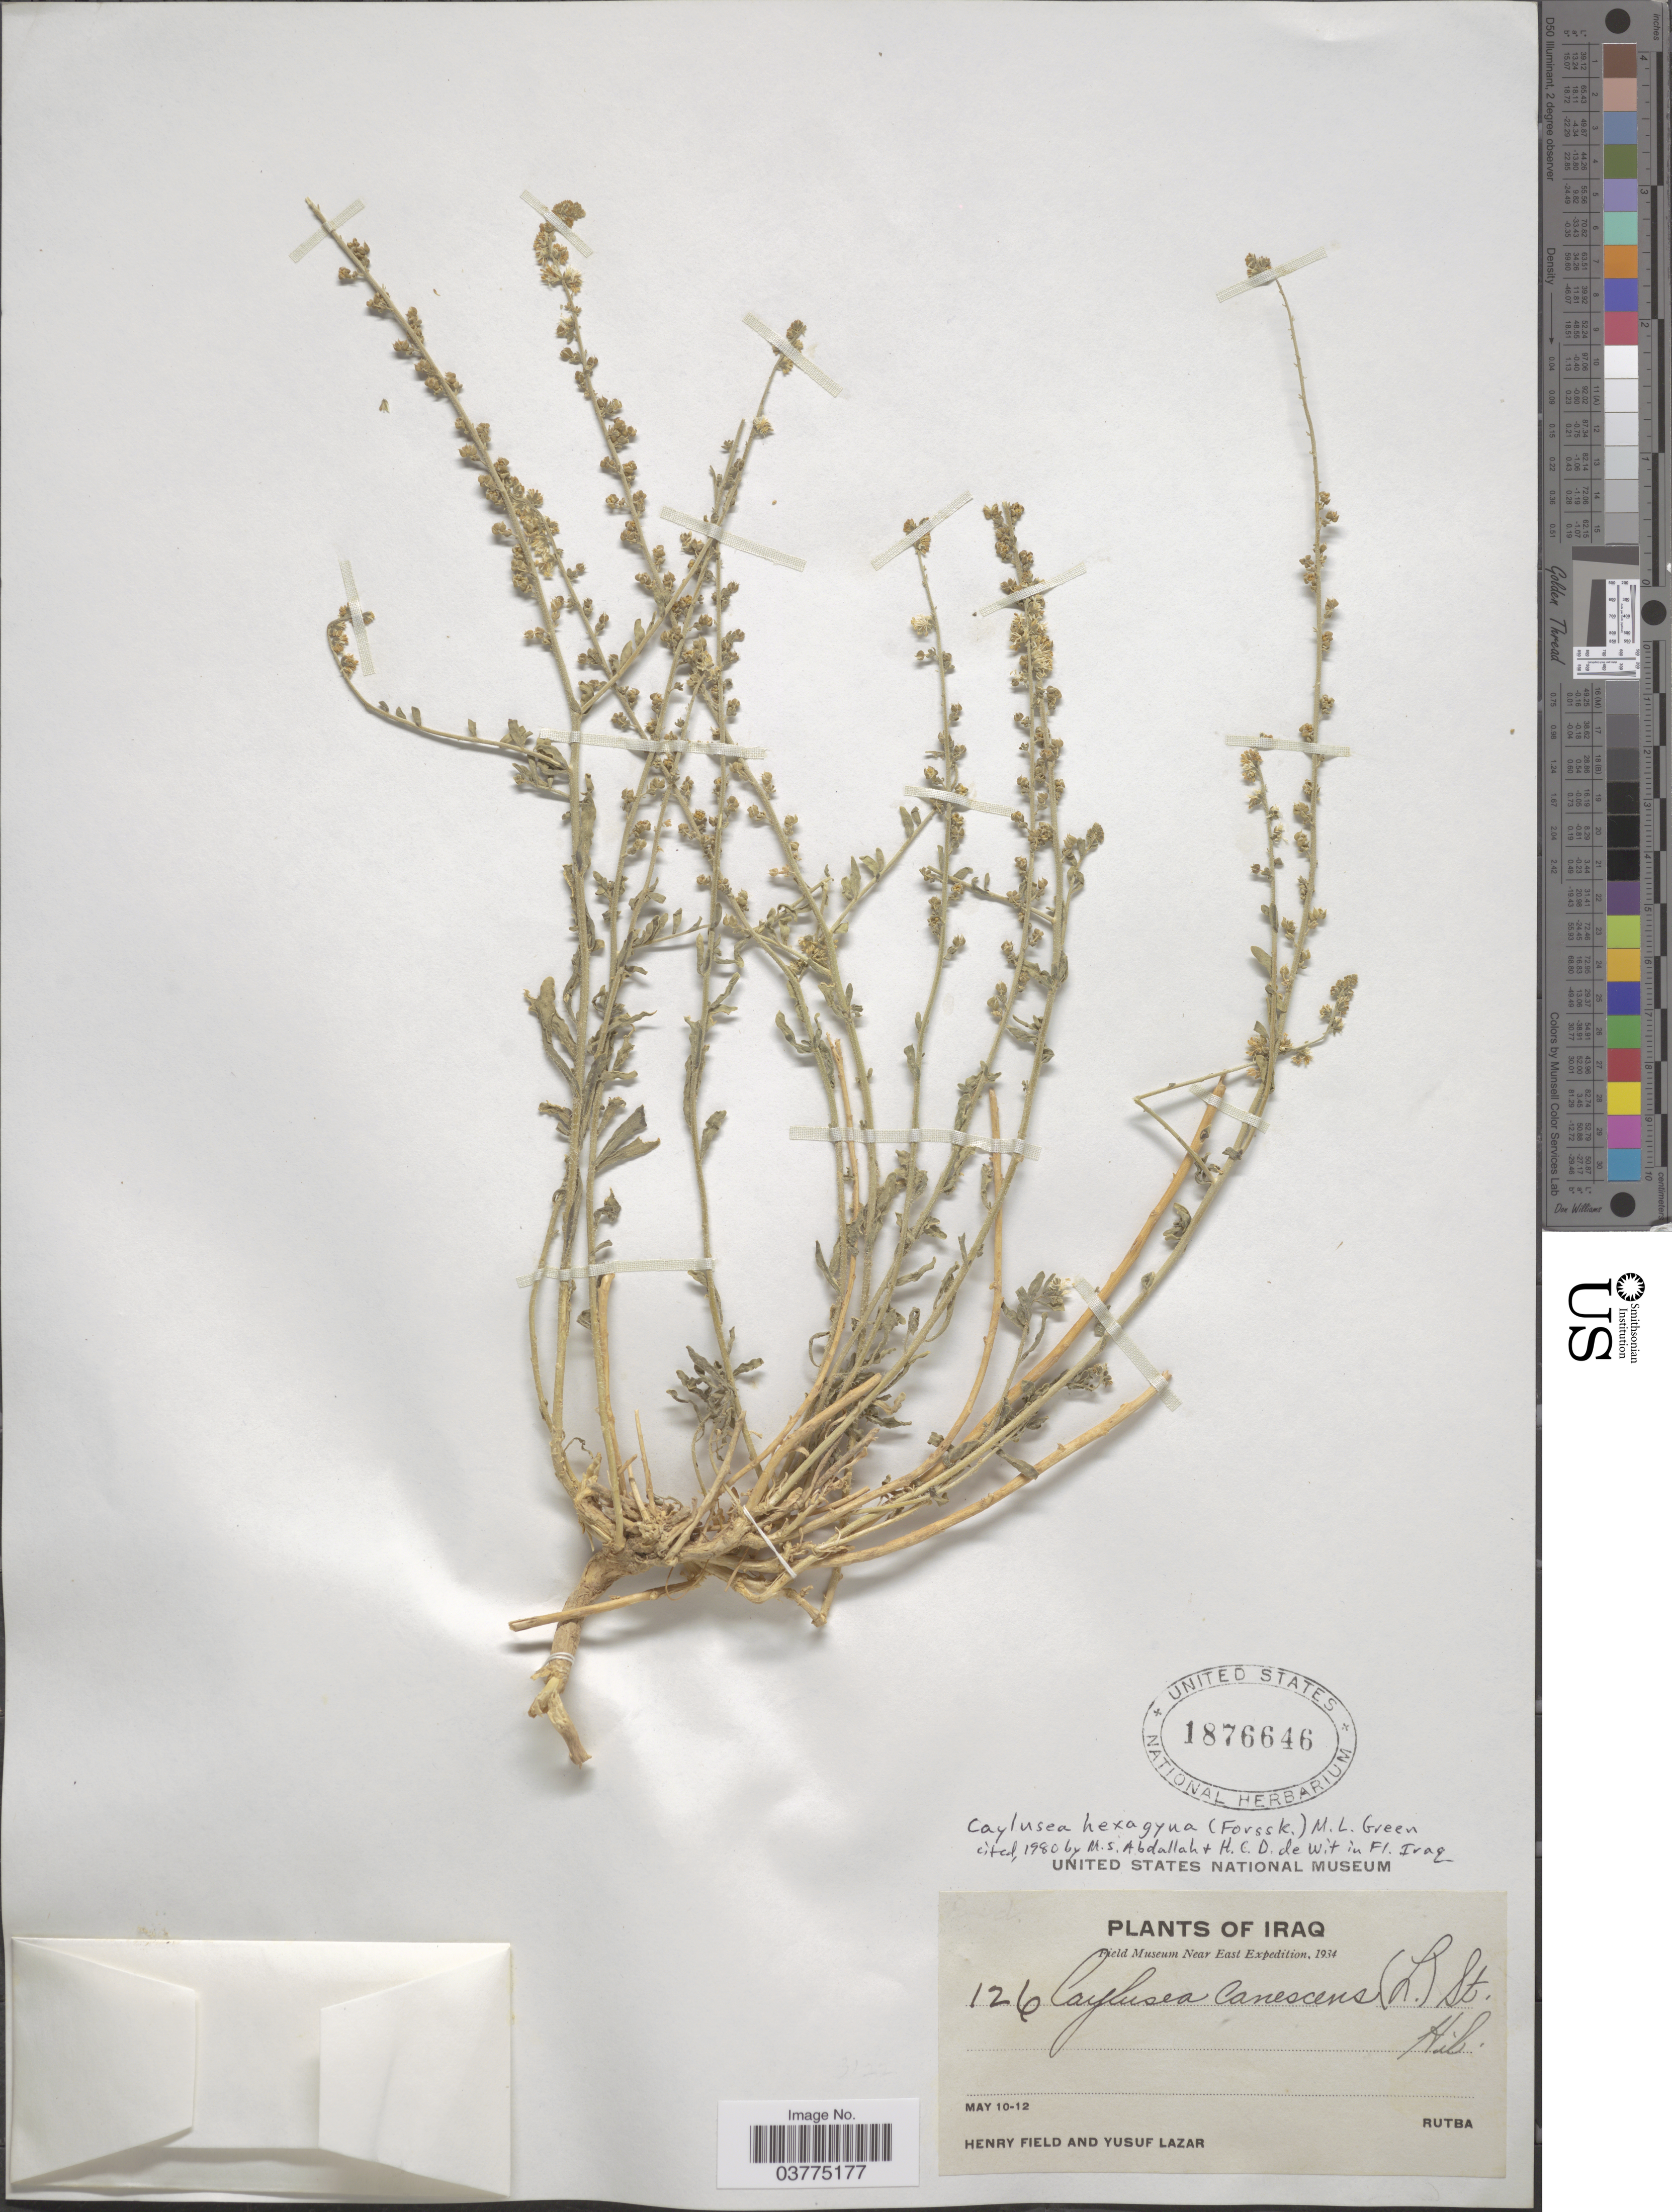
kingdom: Plantae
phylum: Tracheophyta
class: Magnoliopsida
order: Brassicales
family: Resedaceae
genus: Caylusea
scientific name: Caylusea hexagyna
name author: (Forssk.) M.L. Green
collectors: H. Field & Y. Lazar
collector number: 126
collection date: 1934-05-10/1934-05-12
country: Iraq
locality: Rutba.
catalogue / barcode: US 1876646